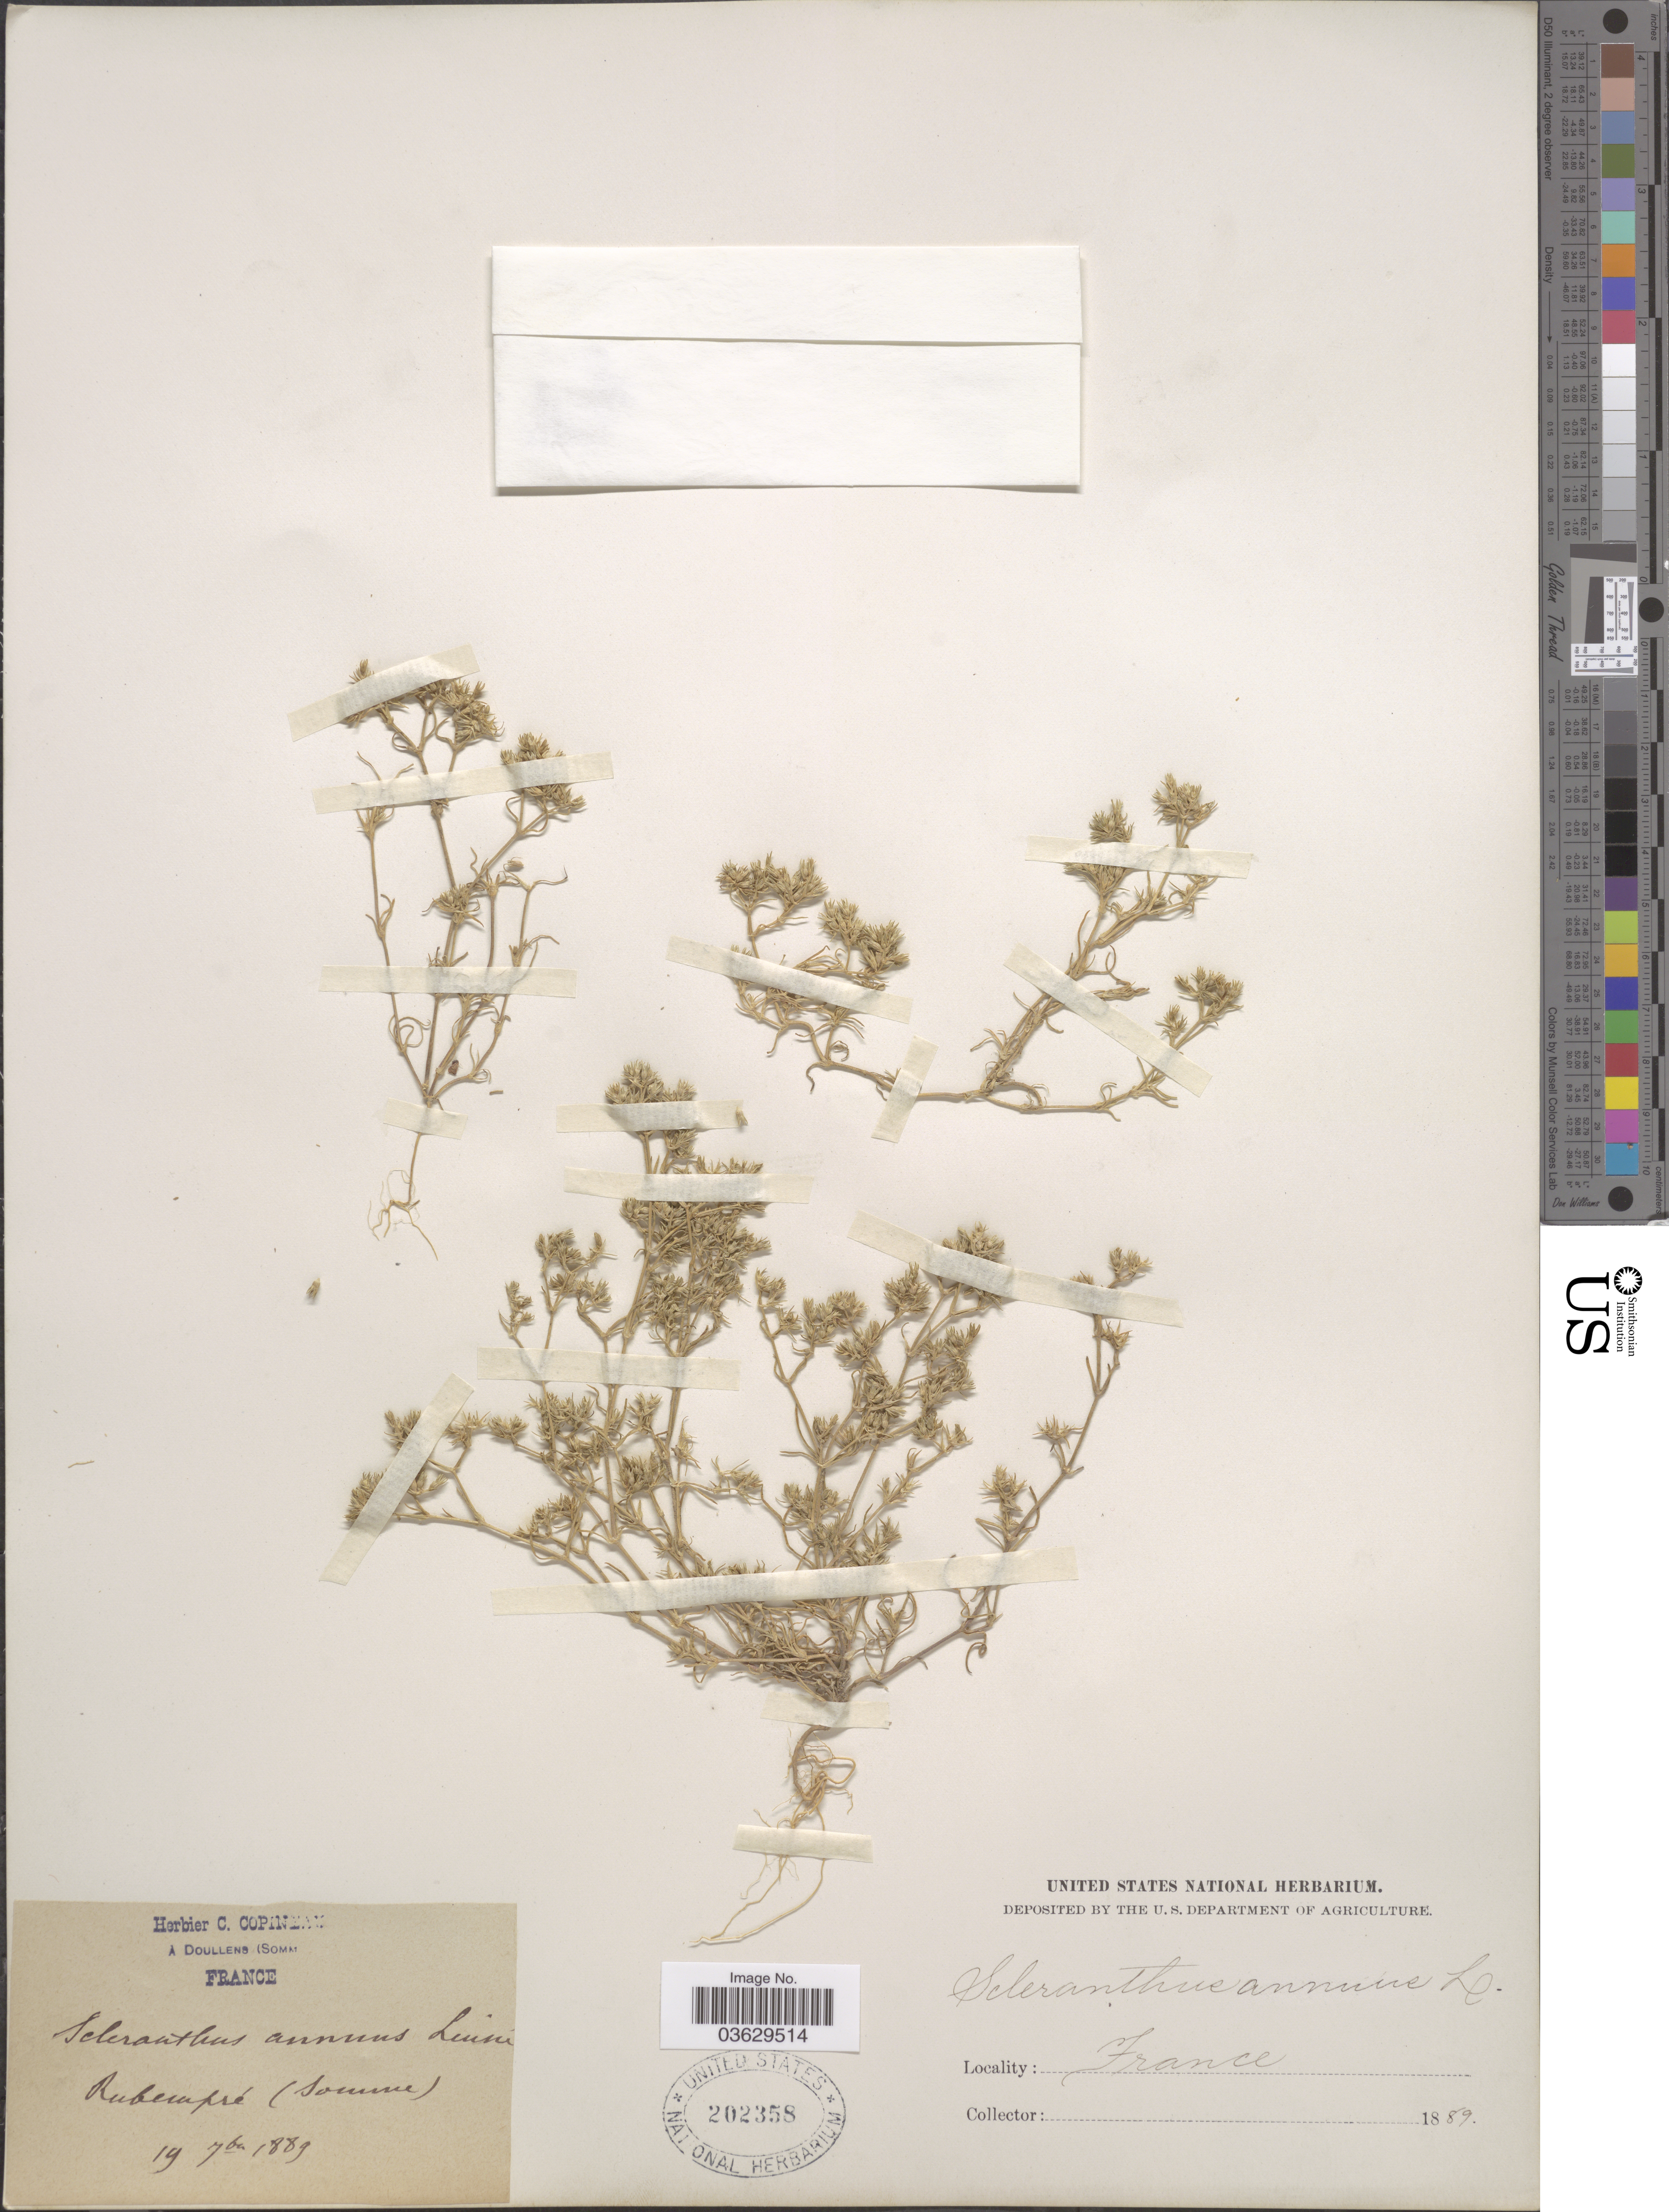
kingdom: Plantae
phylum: Tracheophyta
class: Magnoliopsida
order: Caryophyllales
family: Caryophyllaceae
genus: Scleranthus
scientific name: Scleranthus annuus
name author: L.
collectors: ex herb. C. Copineau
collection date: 1889-09-19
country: France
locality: Rubempré (somme).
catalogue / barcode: US 202358